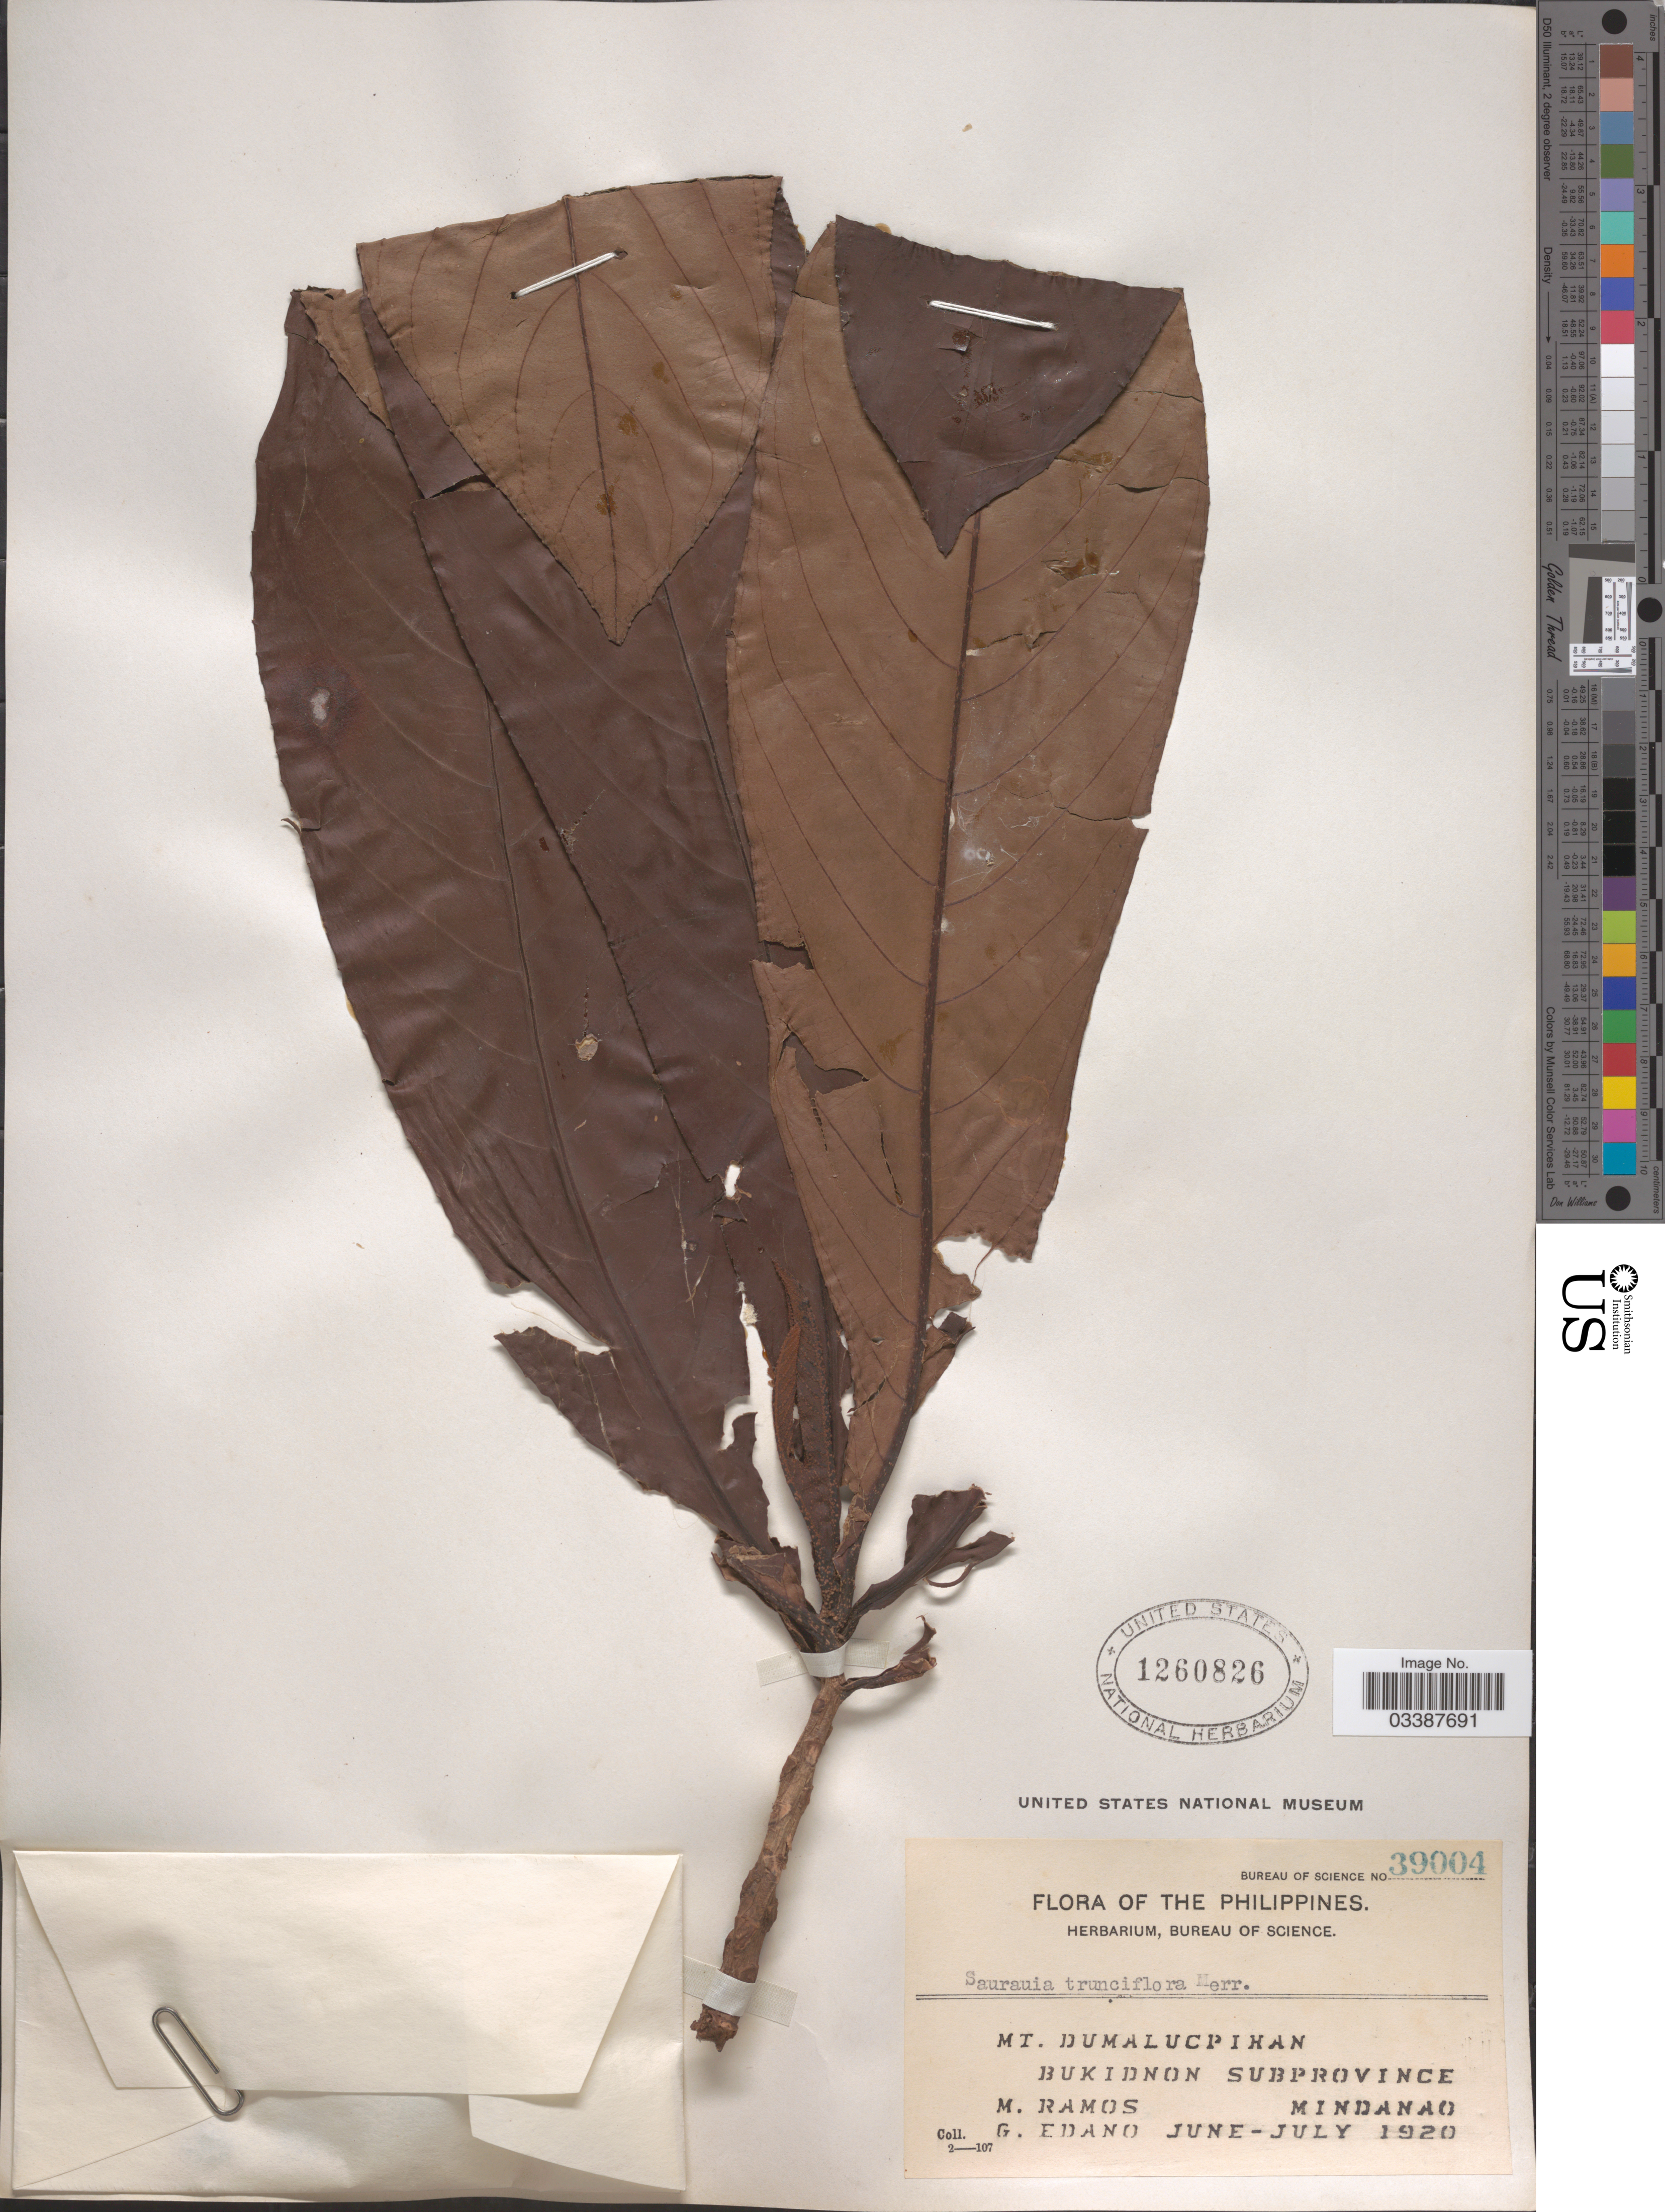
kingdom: Plantae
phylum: Tracheophyta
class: Magnoliopsida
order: Ericales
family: Actinidiaceae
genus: Saurauia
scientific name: Saurauia trunciflora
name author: Merr.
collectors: M. Ramos & G. Edaño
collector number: Bureau of Science 39004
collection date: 1920-06/1920-07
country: Philippines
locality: Mt. Dumalucpihan, Bukidnon Subprovince, Mindanao.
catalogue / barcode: US 1260826